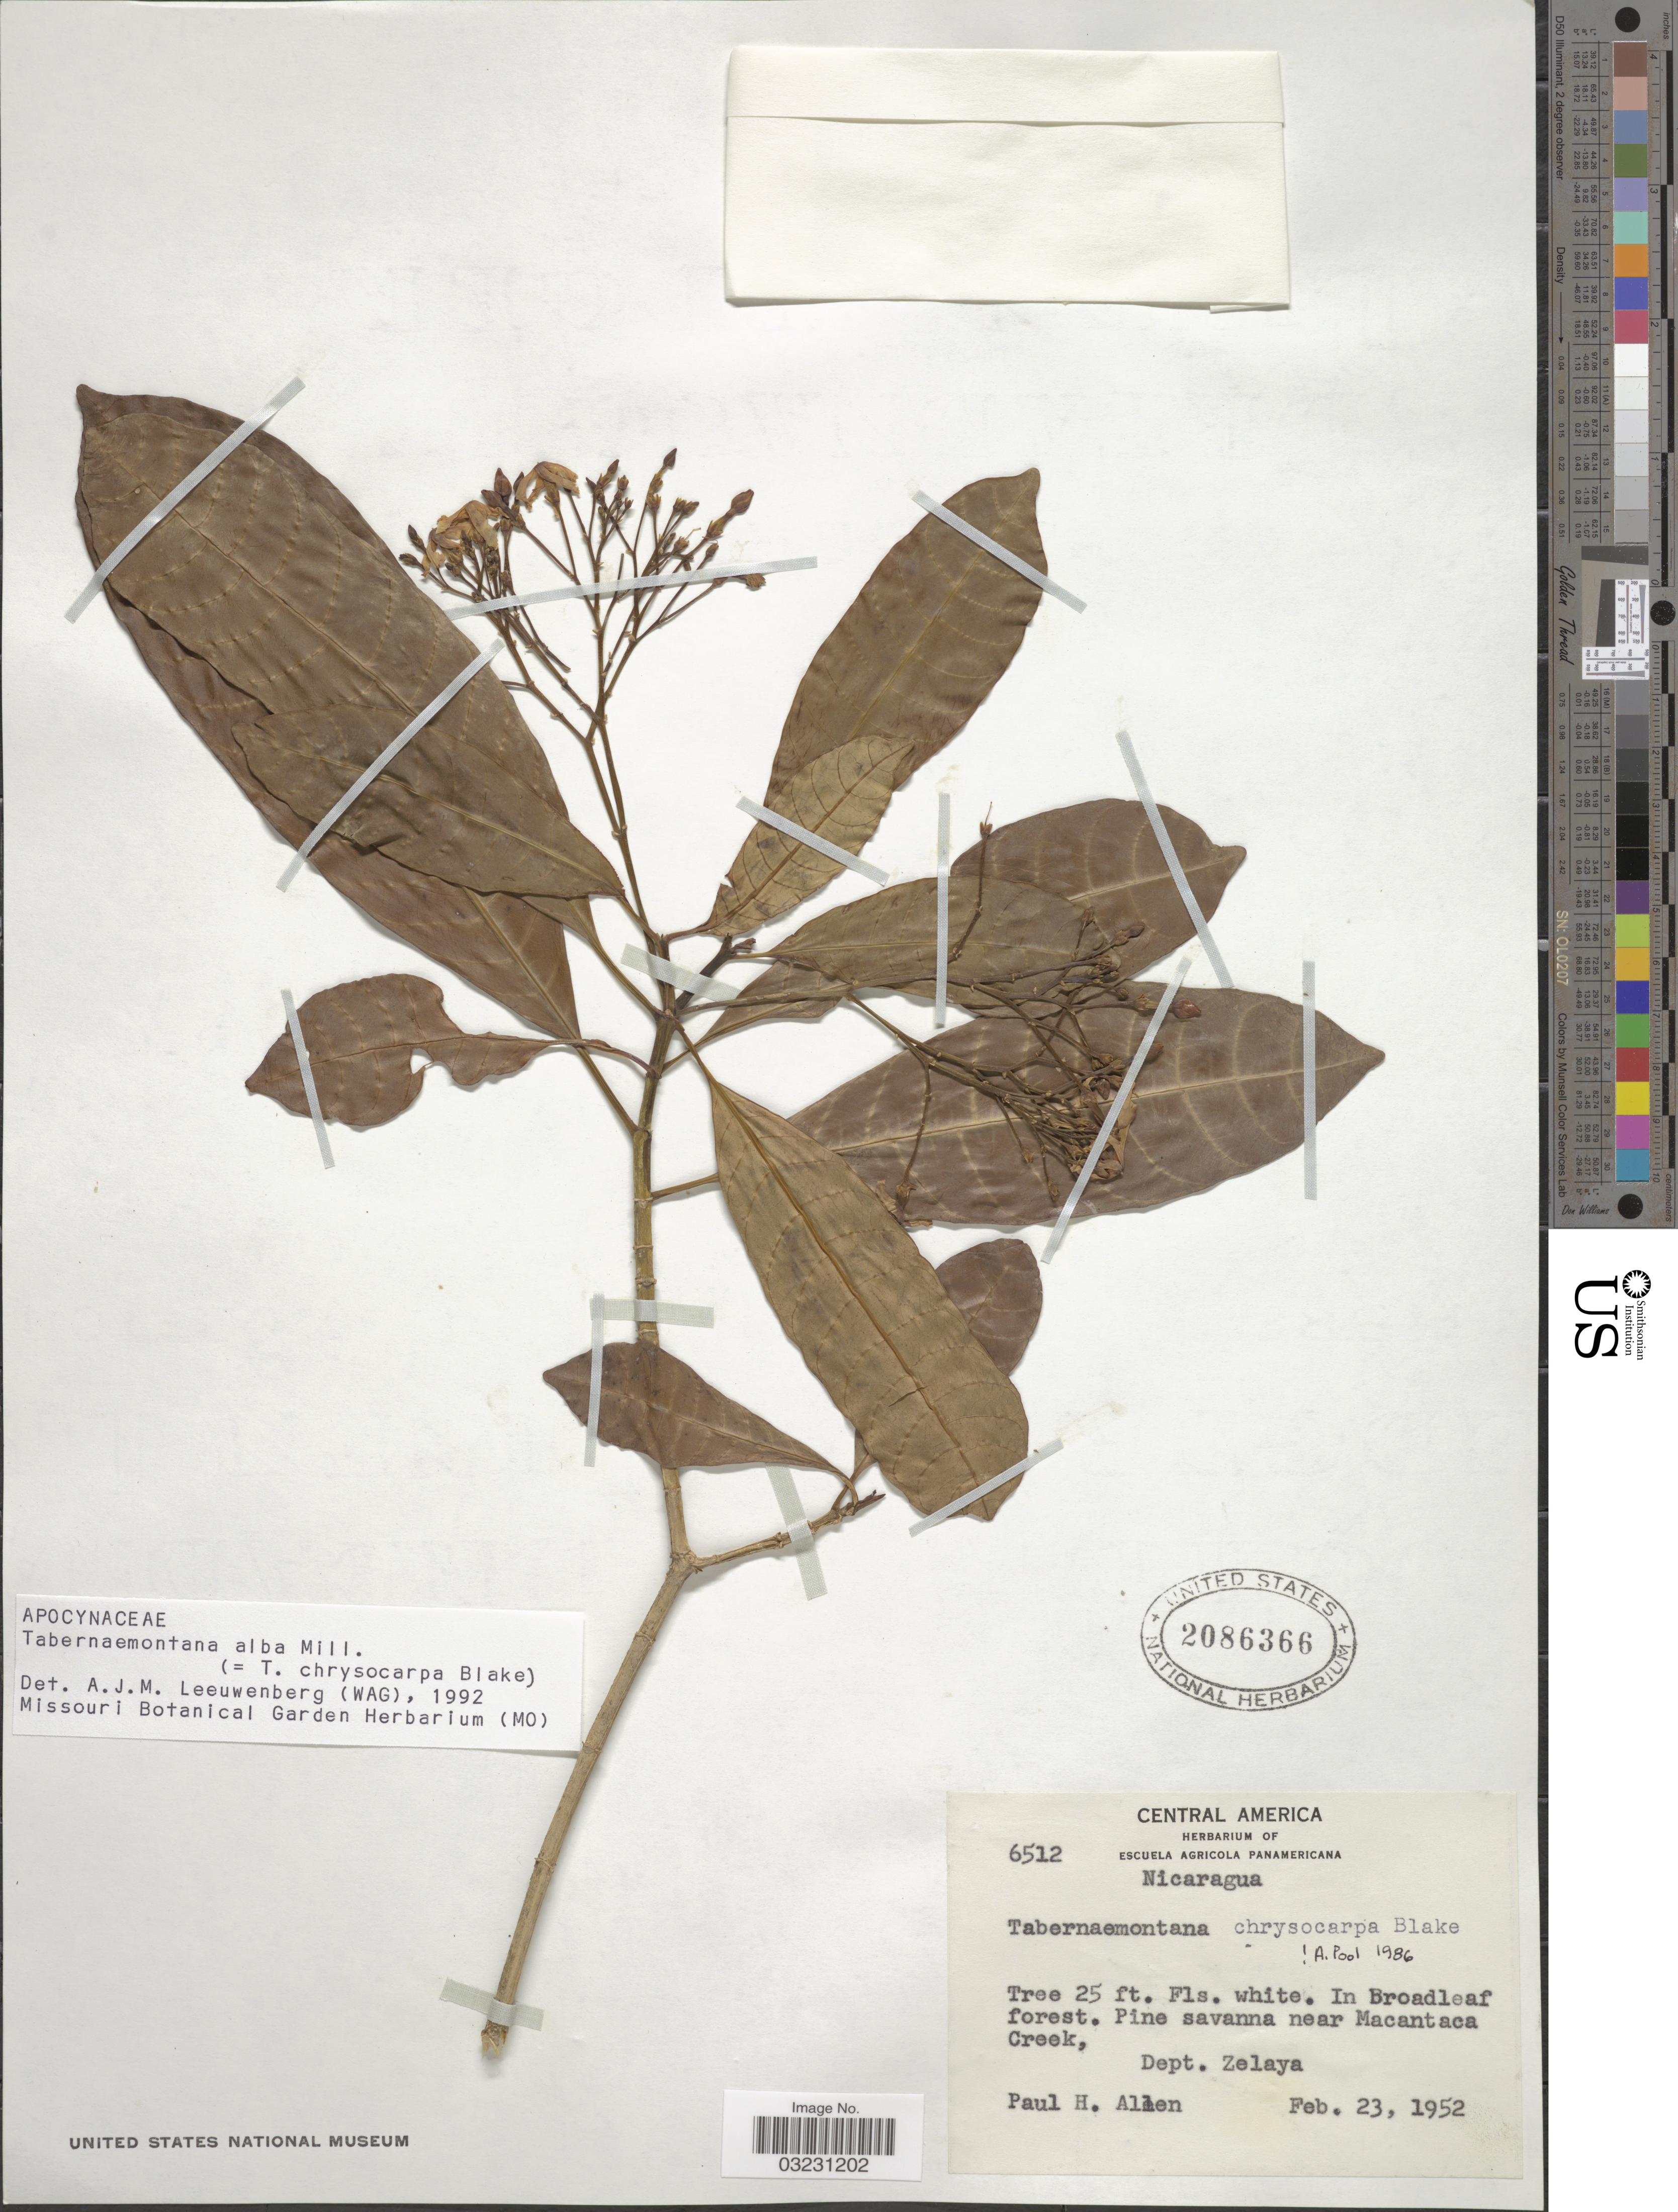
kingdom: Plantae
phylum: Tracheophyta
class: Magnoliopsida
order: Gentianales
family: Apocynaceae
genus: Tabernaemontana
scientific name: Tabernaemontana alba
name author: Mill.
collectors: P. H. Allen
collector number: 6512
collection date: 1952-02-23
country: Nicaragua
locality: Pine savanna near Macantaca Creek, Dept. Zelaya.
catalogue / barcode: US 2086366